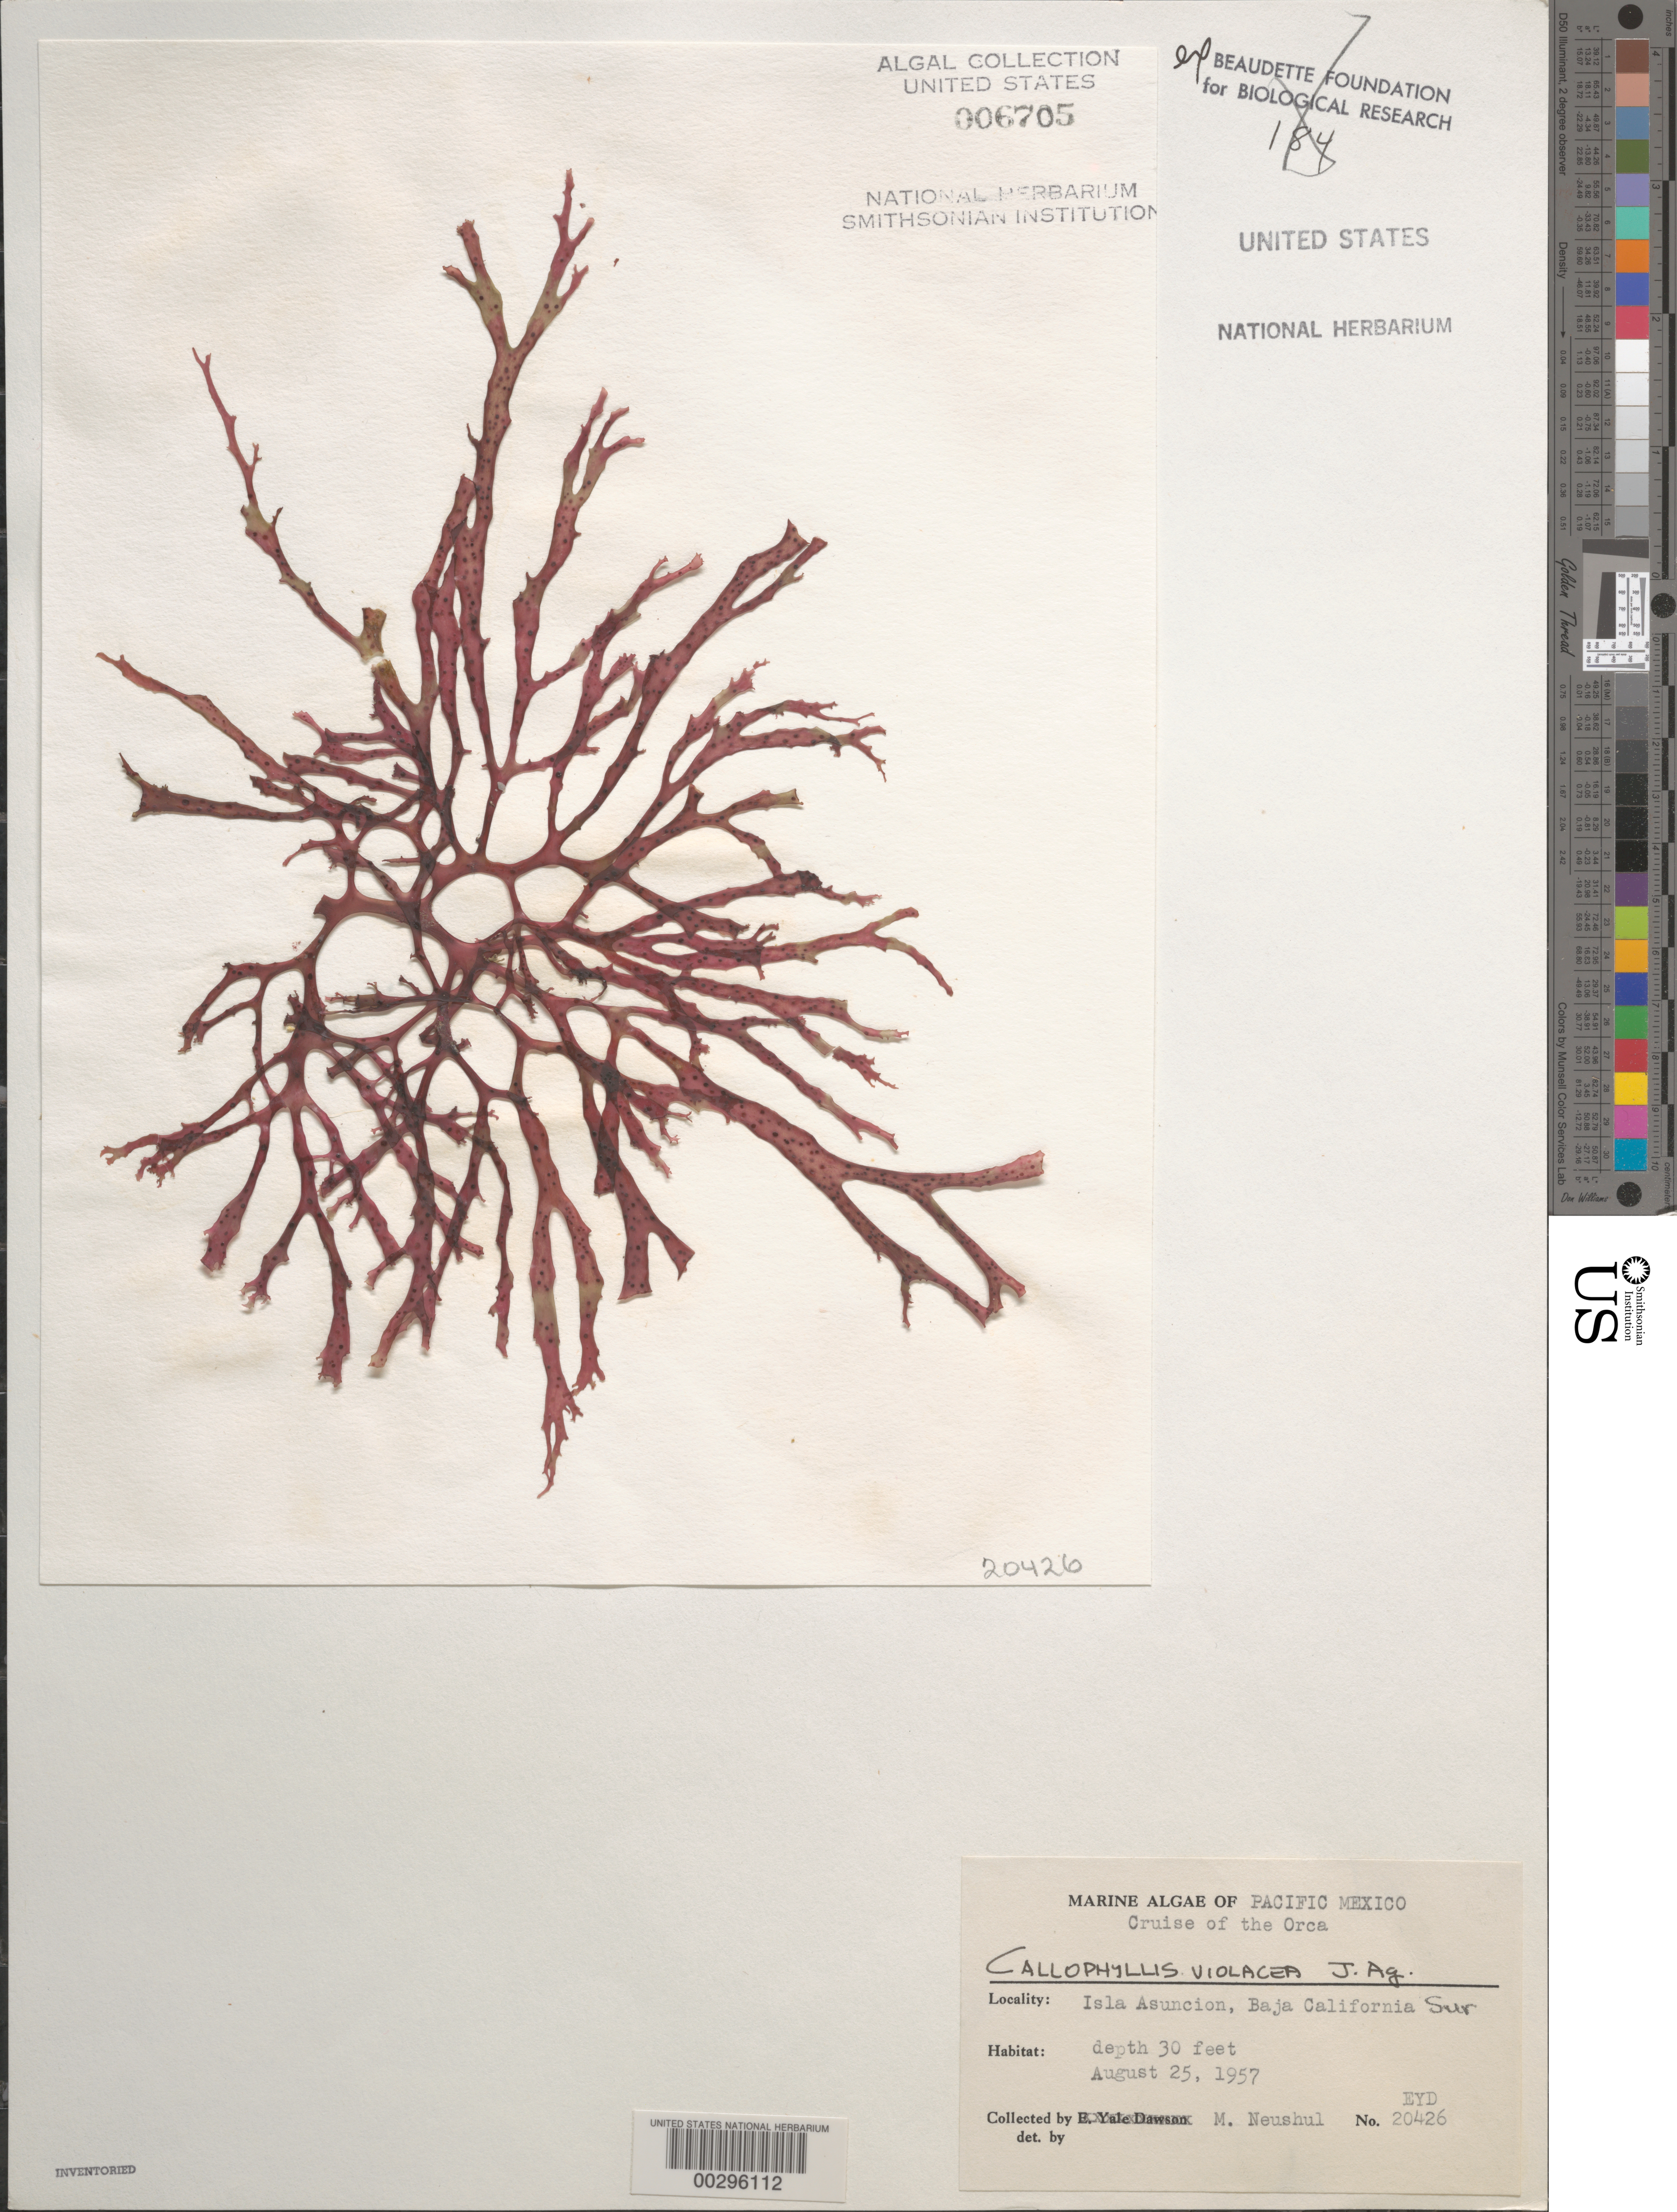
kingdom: Plantae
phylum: Rhodophyta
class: Florideophyceae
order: Gigartinales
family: Kallymeniaceae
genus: Callophyllis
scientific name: Callophyllis violacea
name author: J. Agardh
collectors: M. Neushul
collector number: EYD 20426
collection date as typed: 25 Aug 1957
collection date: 1957-08-25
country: Mexico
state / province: Baja California Sur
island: Isla Asuncion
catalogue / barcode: US 6705